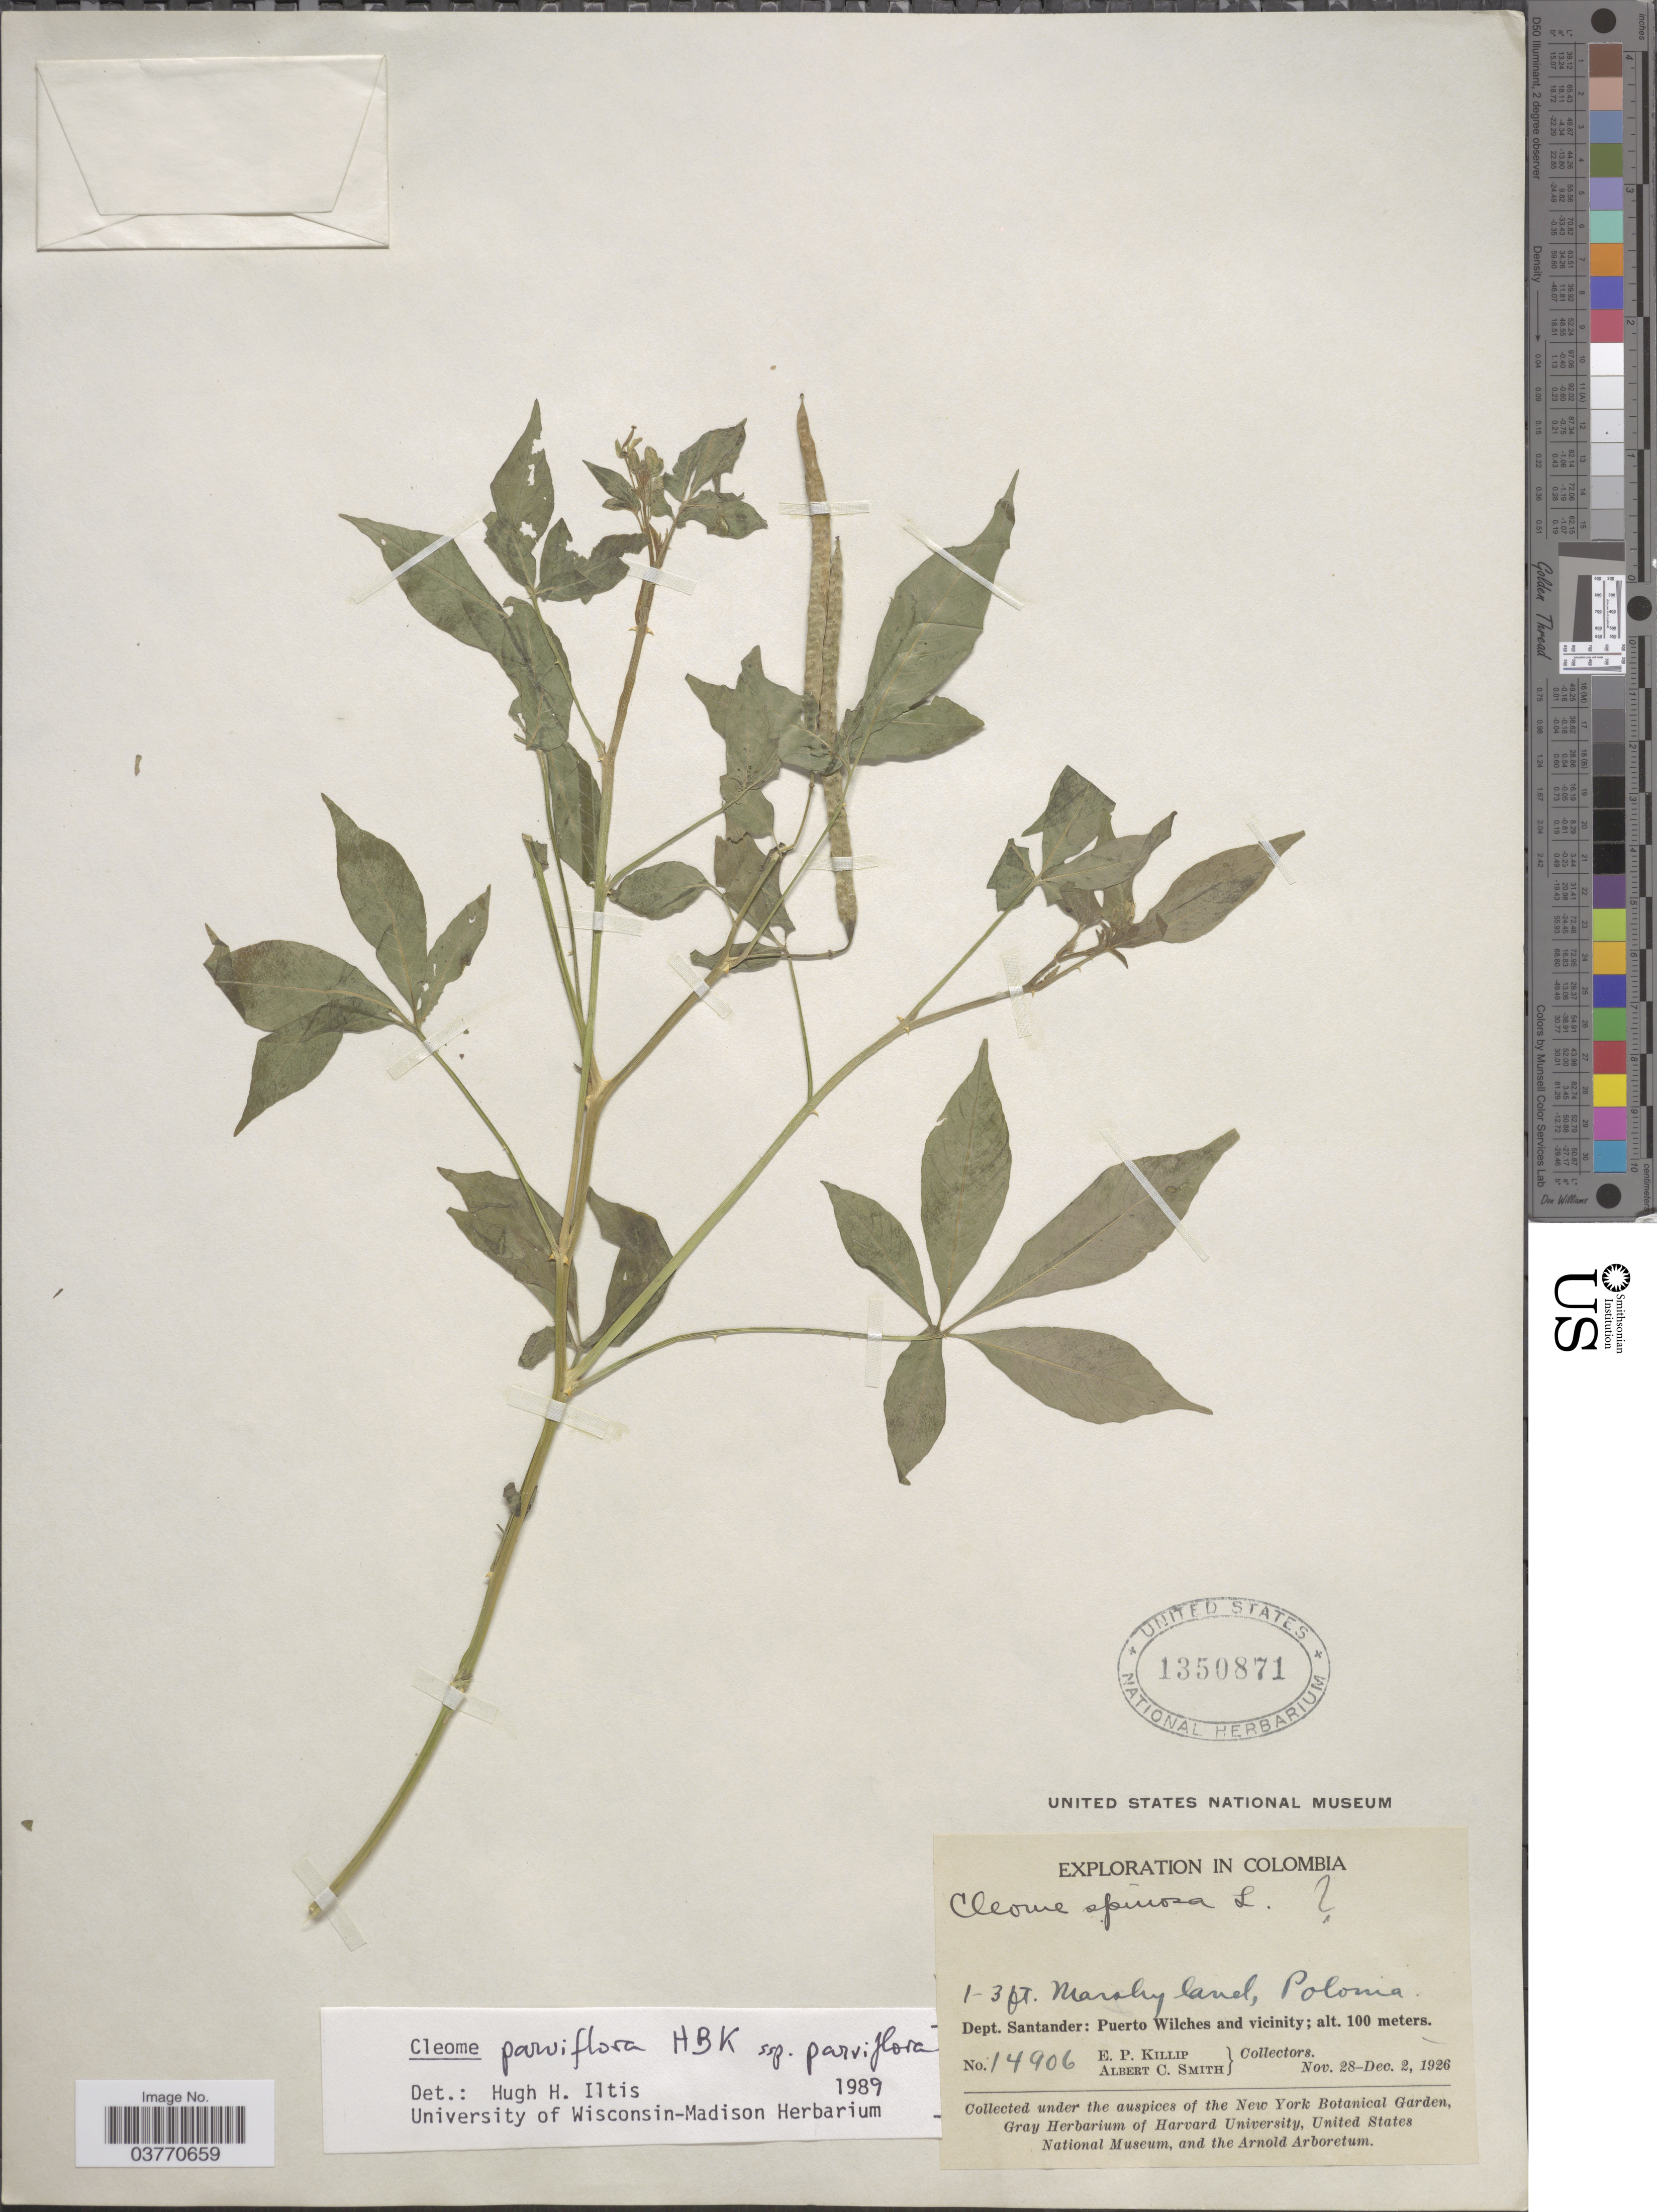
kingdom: Plantae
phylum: Tracheophyta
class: Magnoliopsida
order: Brassicales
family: Cleomaceae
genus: Tarenaya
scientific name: Tarenaya parviflora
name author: (Kunth) Iltis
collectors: E. P. Killip & A. C. Smith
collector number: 14906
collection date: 1926-11-28/1926-12-02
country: Colombia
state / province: Santander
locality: Marshy land, Polonia. Dept. Santander: Puerto Wilches and vicinity.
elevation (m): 100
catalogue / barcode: US 1350871